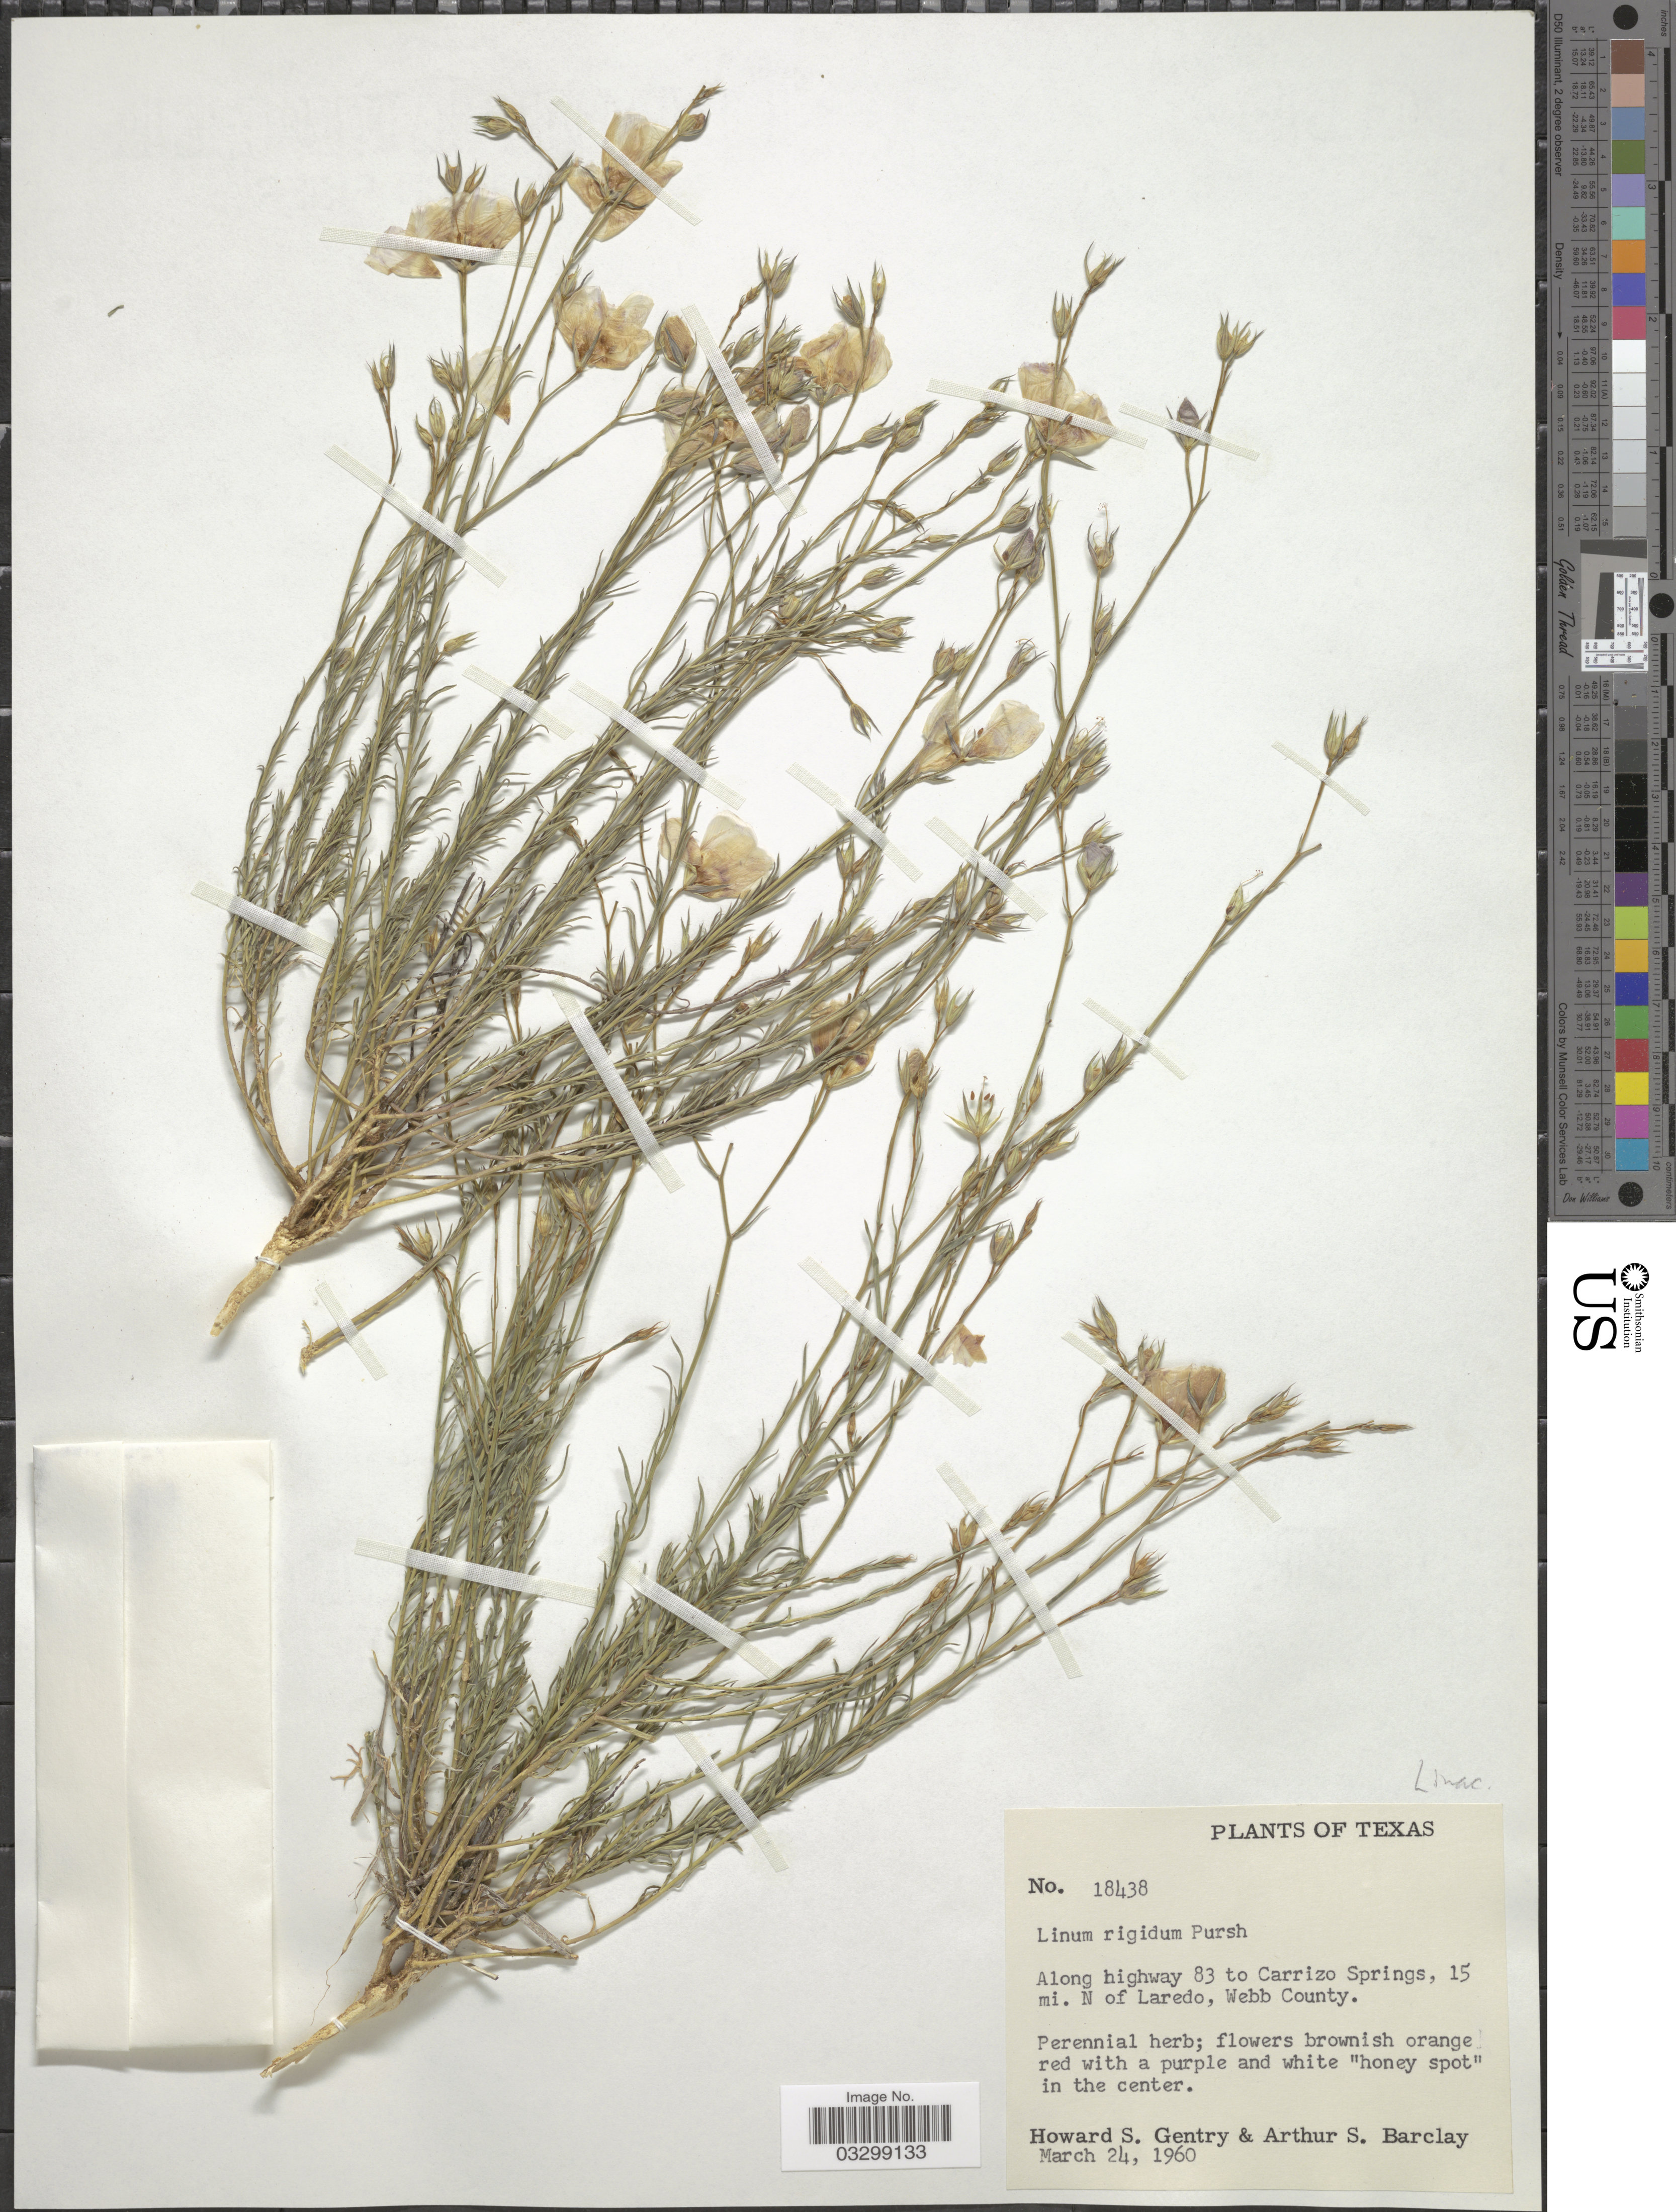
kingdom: Plantae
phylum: Tracheophyta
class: Magnoliopsida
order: Malpighiales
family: Linaceae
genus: Linum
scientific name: Linum rigidum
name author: Pursh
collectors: H. S. Gentry & A. S. Barclay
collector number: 18438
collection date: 1960-03-24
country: United States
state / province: Texas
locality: Along highway 83 to Carrizo Springs, 15 mi. N of Laredo, Webb County.